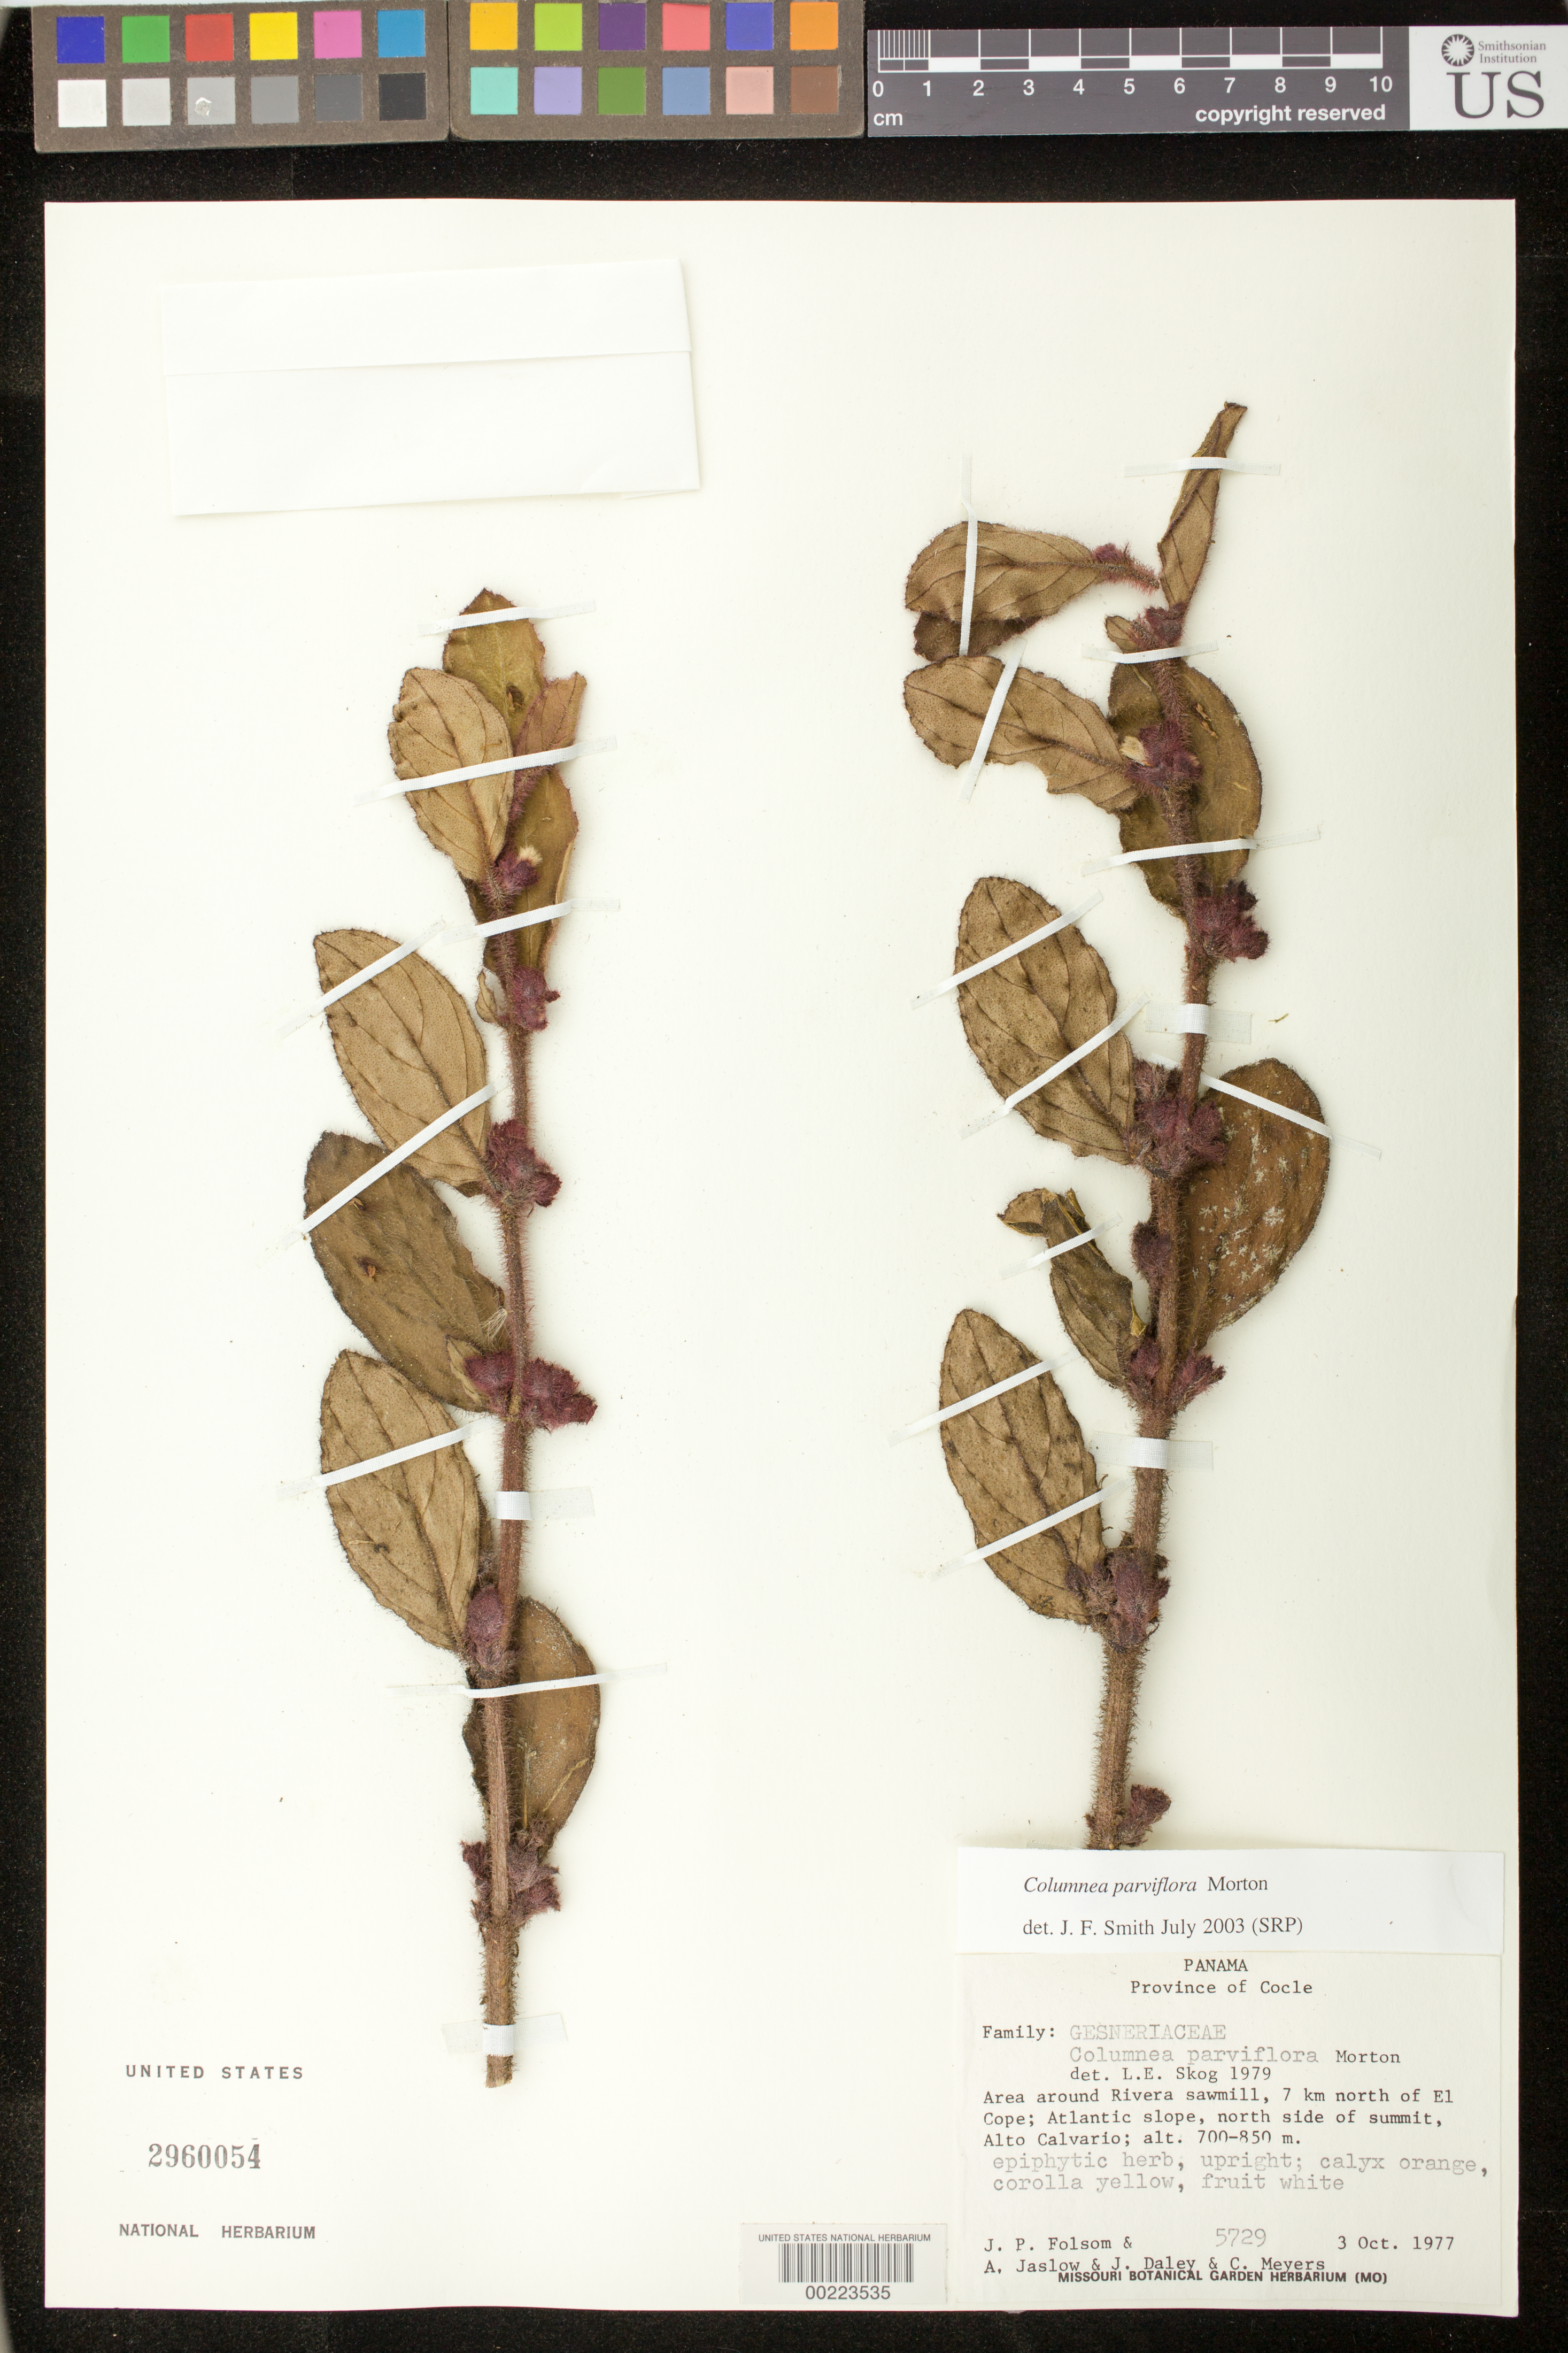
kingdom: Plantae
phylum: Tracheophyta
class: Magnoliopsida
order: Lamiales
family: Gesneriaceae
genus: Columnea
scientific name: Columnea herthae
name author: Mansf.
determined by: Clark, J. L.; Skog, Laurence E.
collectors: J. P. Folsom & et al.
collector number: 5729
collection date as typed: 03 Oct 1977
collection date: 1977-10-03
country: Panama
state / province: Coclé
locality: Area around Rivera Sawmill, 7 km N of El Cope, Atlantic slope, north side of summit, Alto Calvario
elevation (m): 700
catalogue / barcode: US 2960054